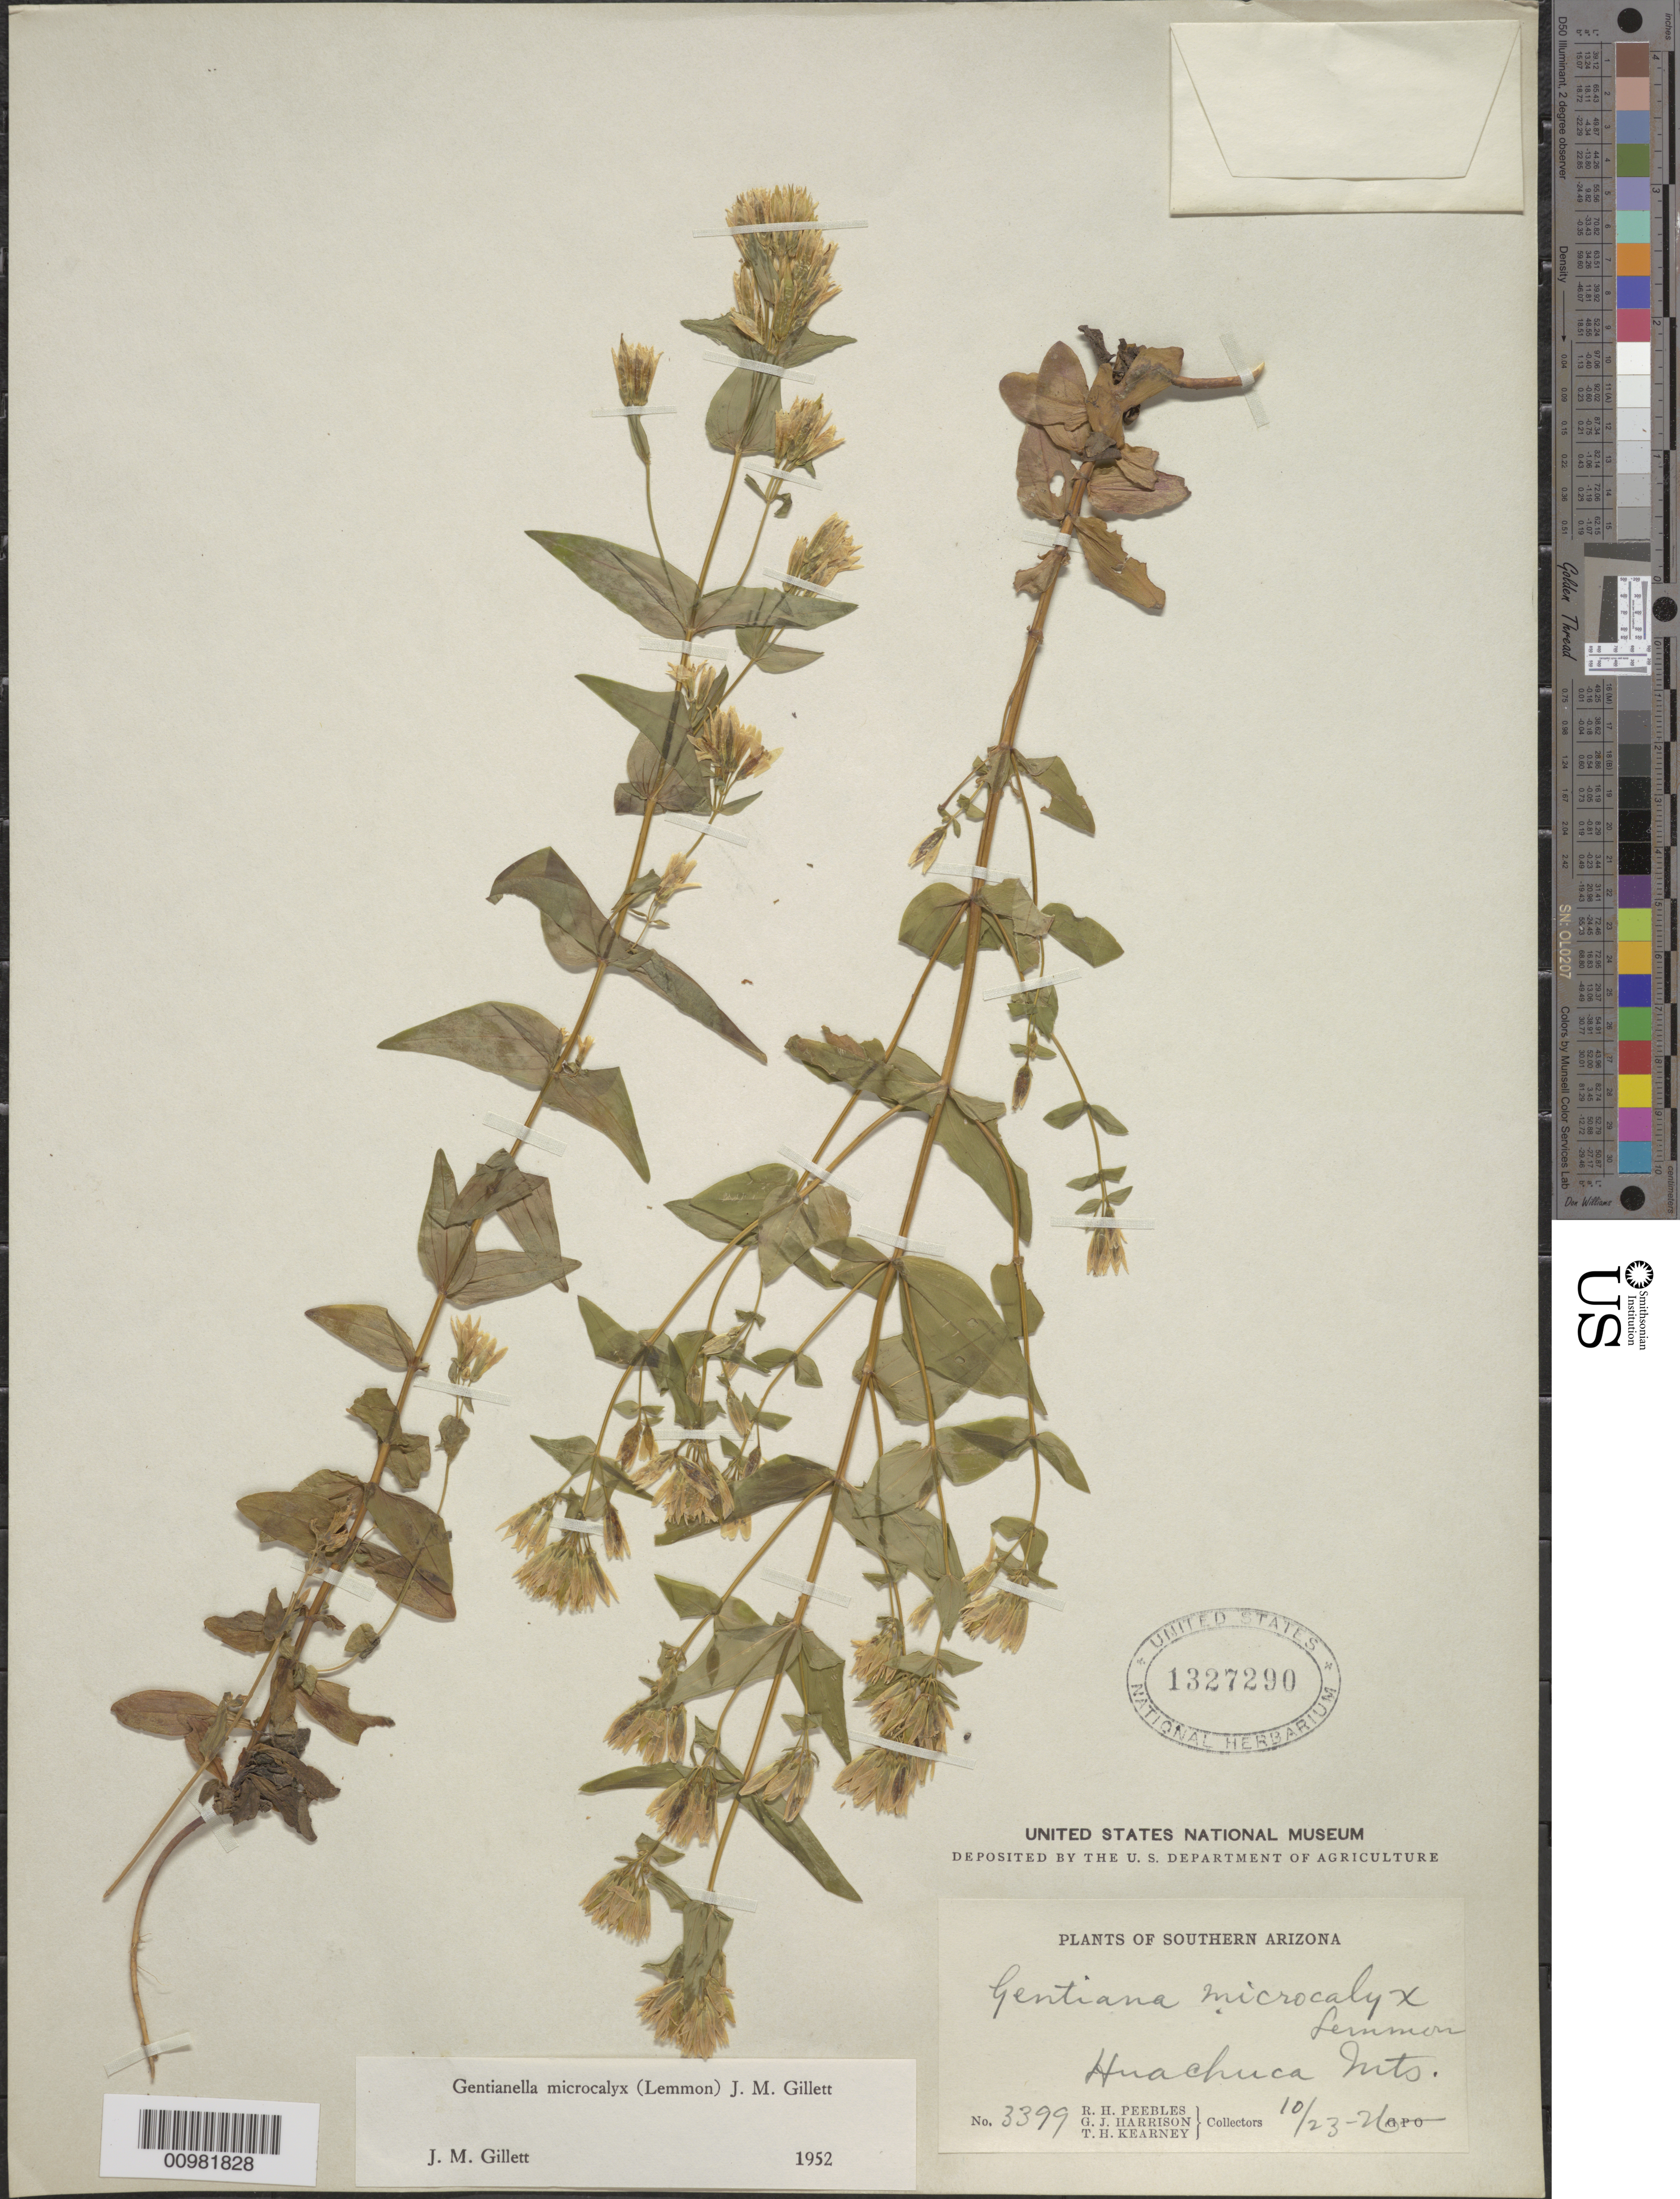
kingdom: Plantae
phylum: Tracheophyta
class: Magnoliopsida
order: Gentianales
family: Gentianaceae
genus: Gentianella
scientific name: Gentianella microcalyx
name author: (Lemmon) J.M. Gillet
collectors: R. H. Peebles & G. J. Harrison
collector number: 3399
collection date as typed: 23 Oct 1926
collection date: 1926-10-23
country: United States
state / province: Arizona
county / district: Cochise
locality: Huachuca Mts.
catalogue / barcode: US 1327290